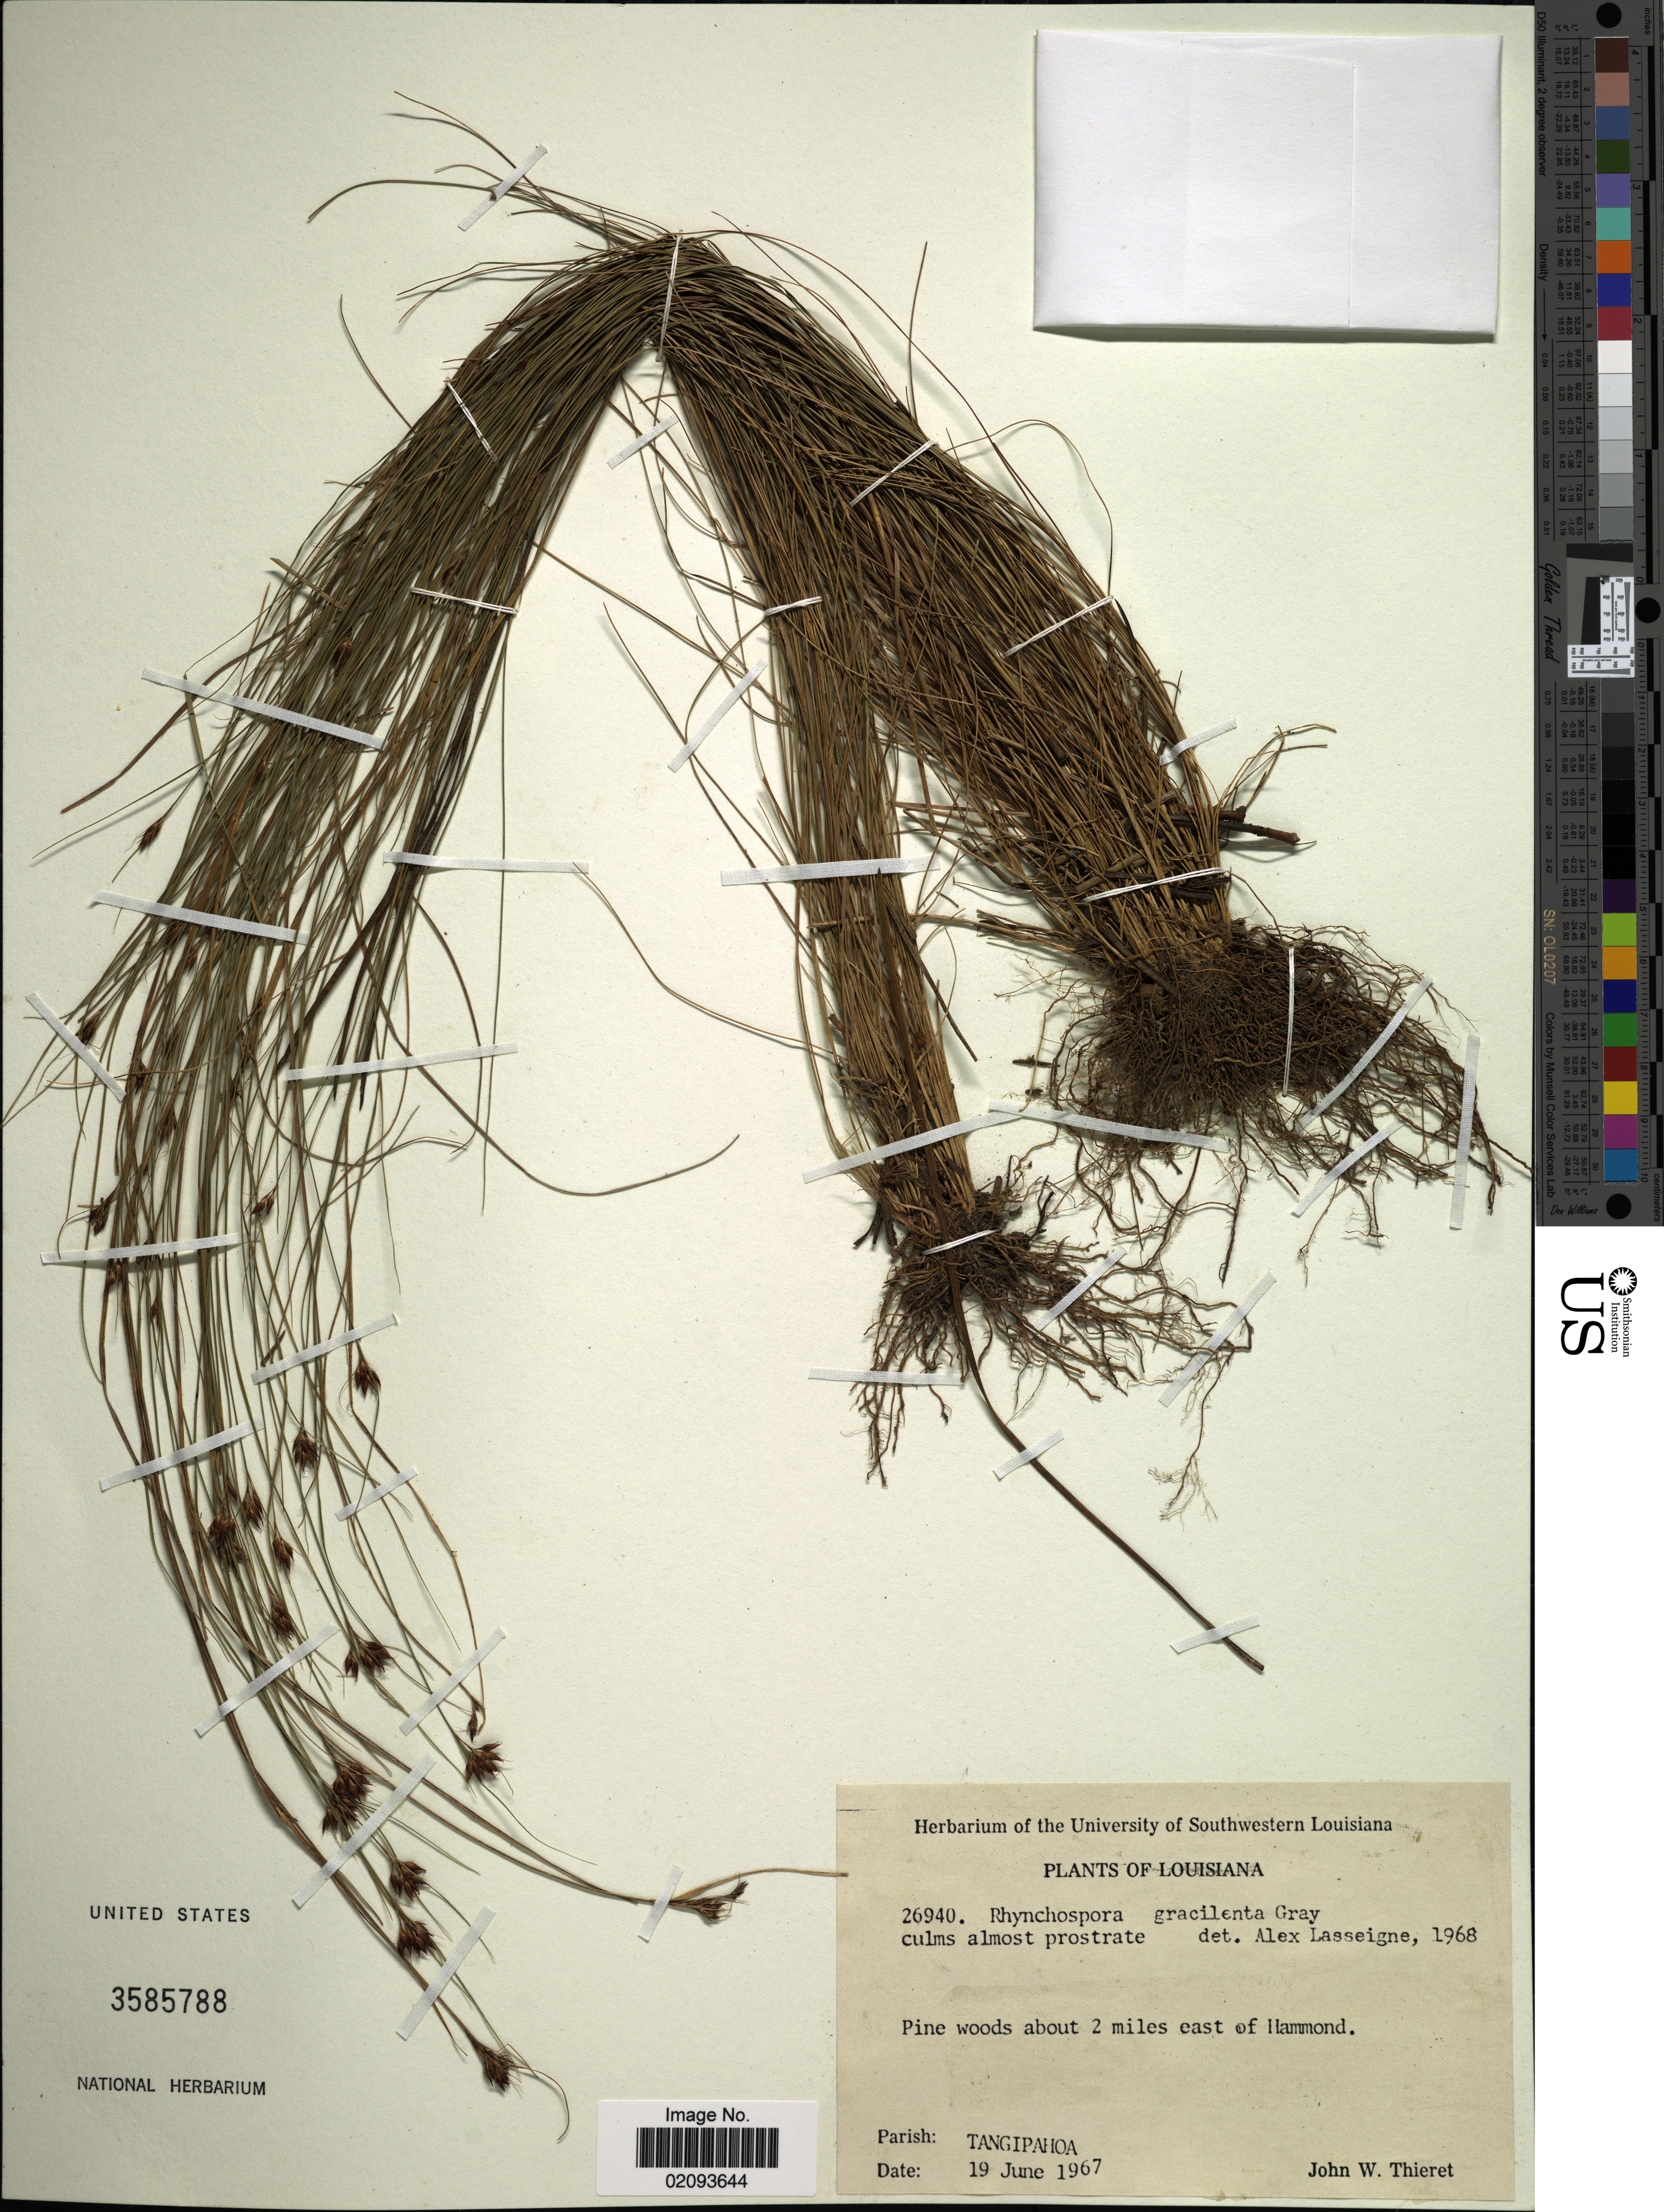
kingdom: Plantae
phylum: Tracheophyta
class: Liliopsida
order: Poales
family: Cyperaceae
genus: Rhynchospora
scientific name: Rhynchospora gracilenta A. Gray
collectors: J. W. Thieret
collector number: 26940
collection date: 1967-06-19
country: United States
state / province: Louisiana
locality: Pine woods about 2 miles east of Hammond. Parish: Tangipahoa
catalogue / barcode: US 3585788